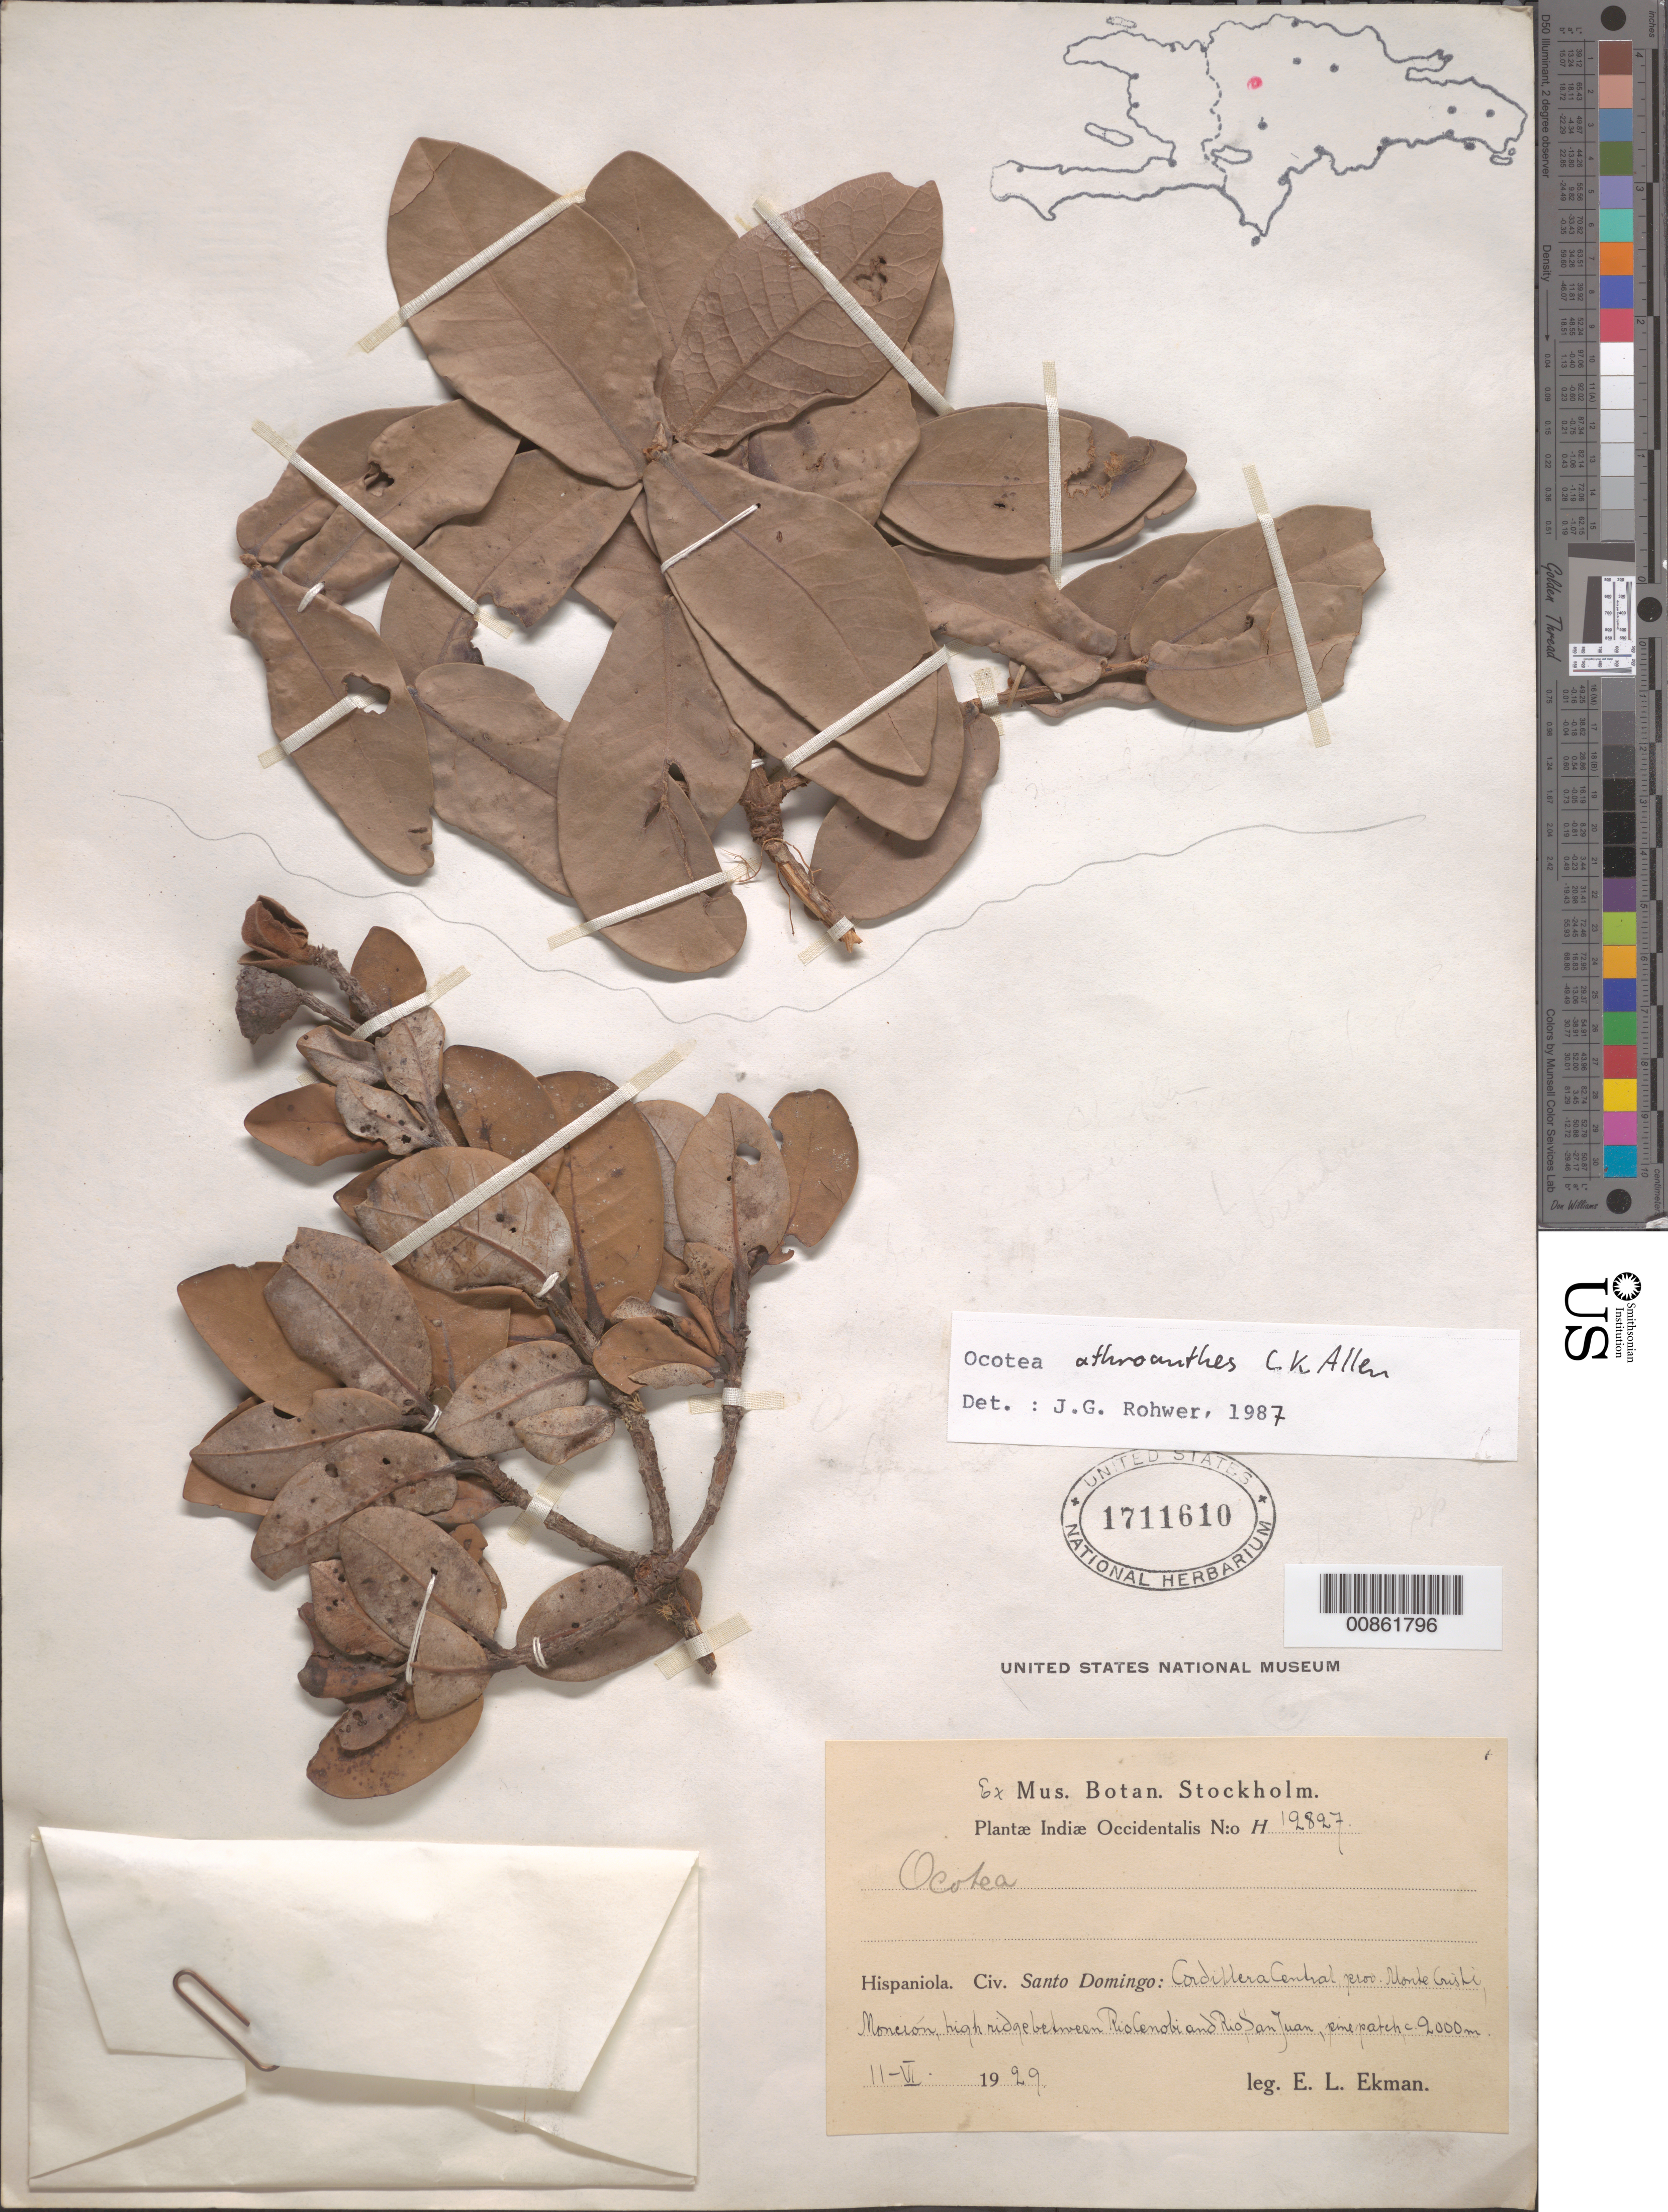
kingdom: Plantae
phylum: Tracheophyta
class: Magnoliopsida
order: Laurales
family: Lauraceae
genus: Ocotea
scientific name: Ocotea athroanthes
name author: C.K. Allen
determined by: Rohwer, J. G.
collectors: E. L. Ekman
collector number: H 12827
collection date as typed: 11 Jul 1929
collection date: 1929-07-11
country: Dominican Republic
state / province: Monte Cristi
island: Hispaniola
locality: Cordillera Central, Monción, high ridge between Río Cenobi and Río San Juan.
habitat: Pine patch.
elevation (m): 2000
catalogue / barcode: US 1711610